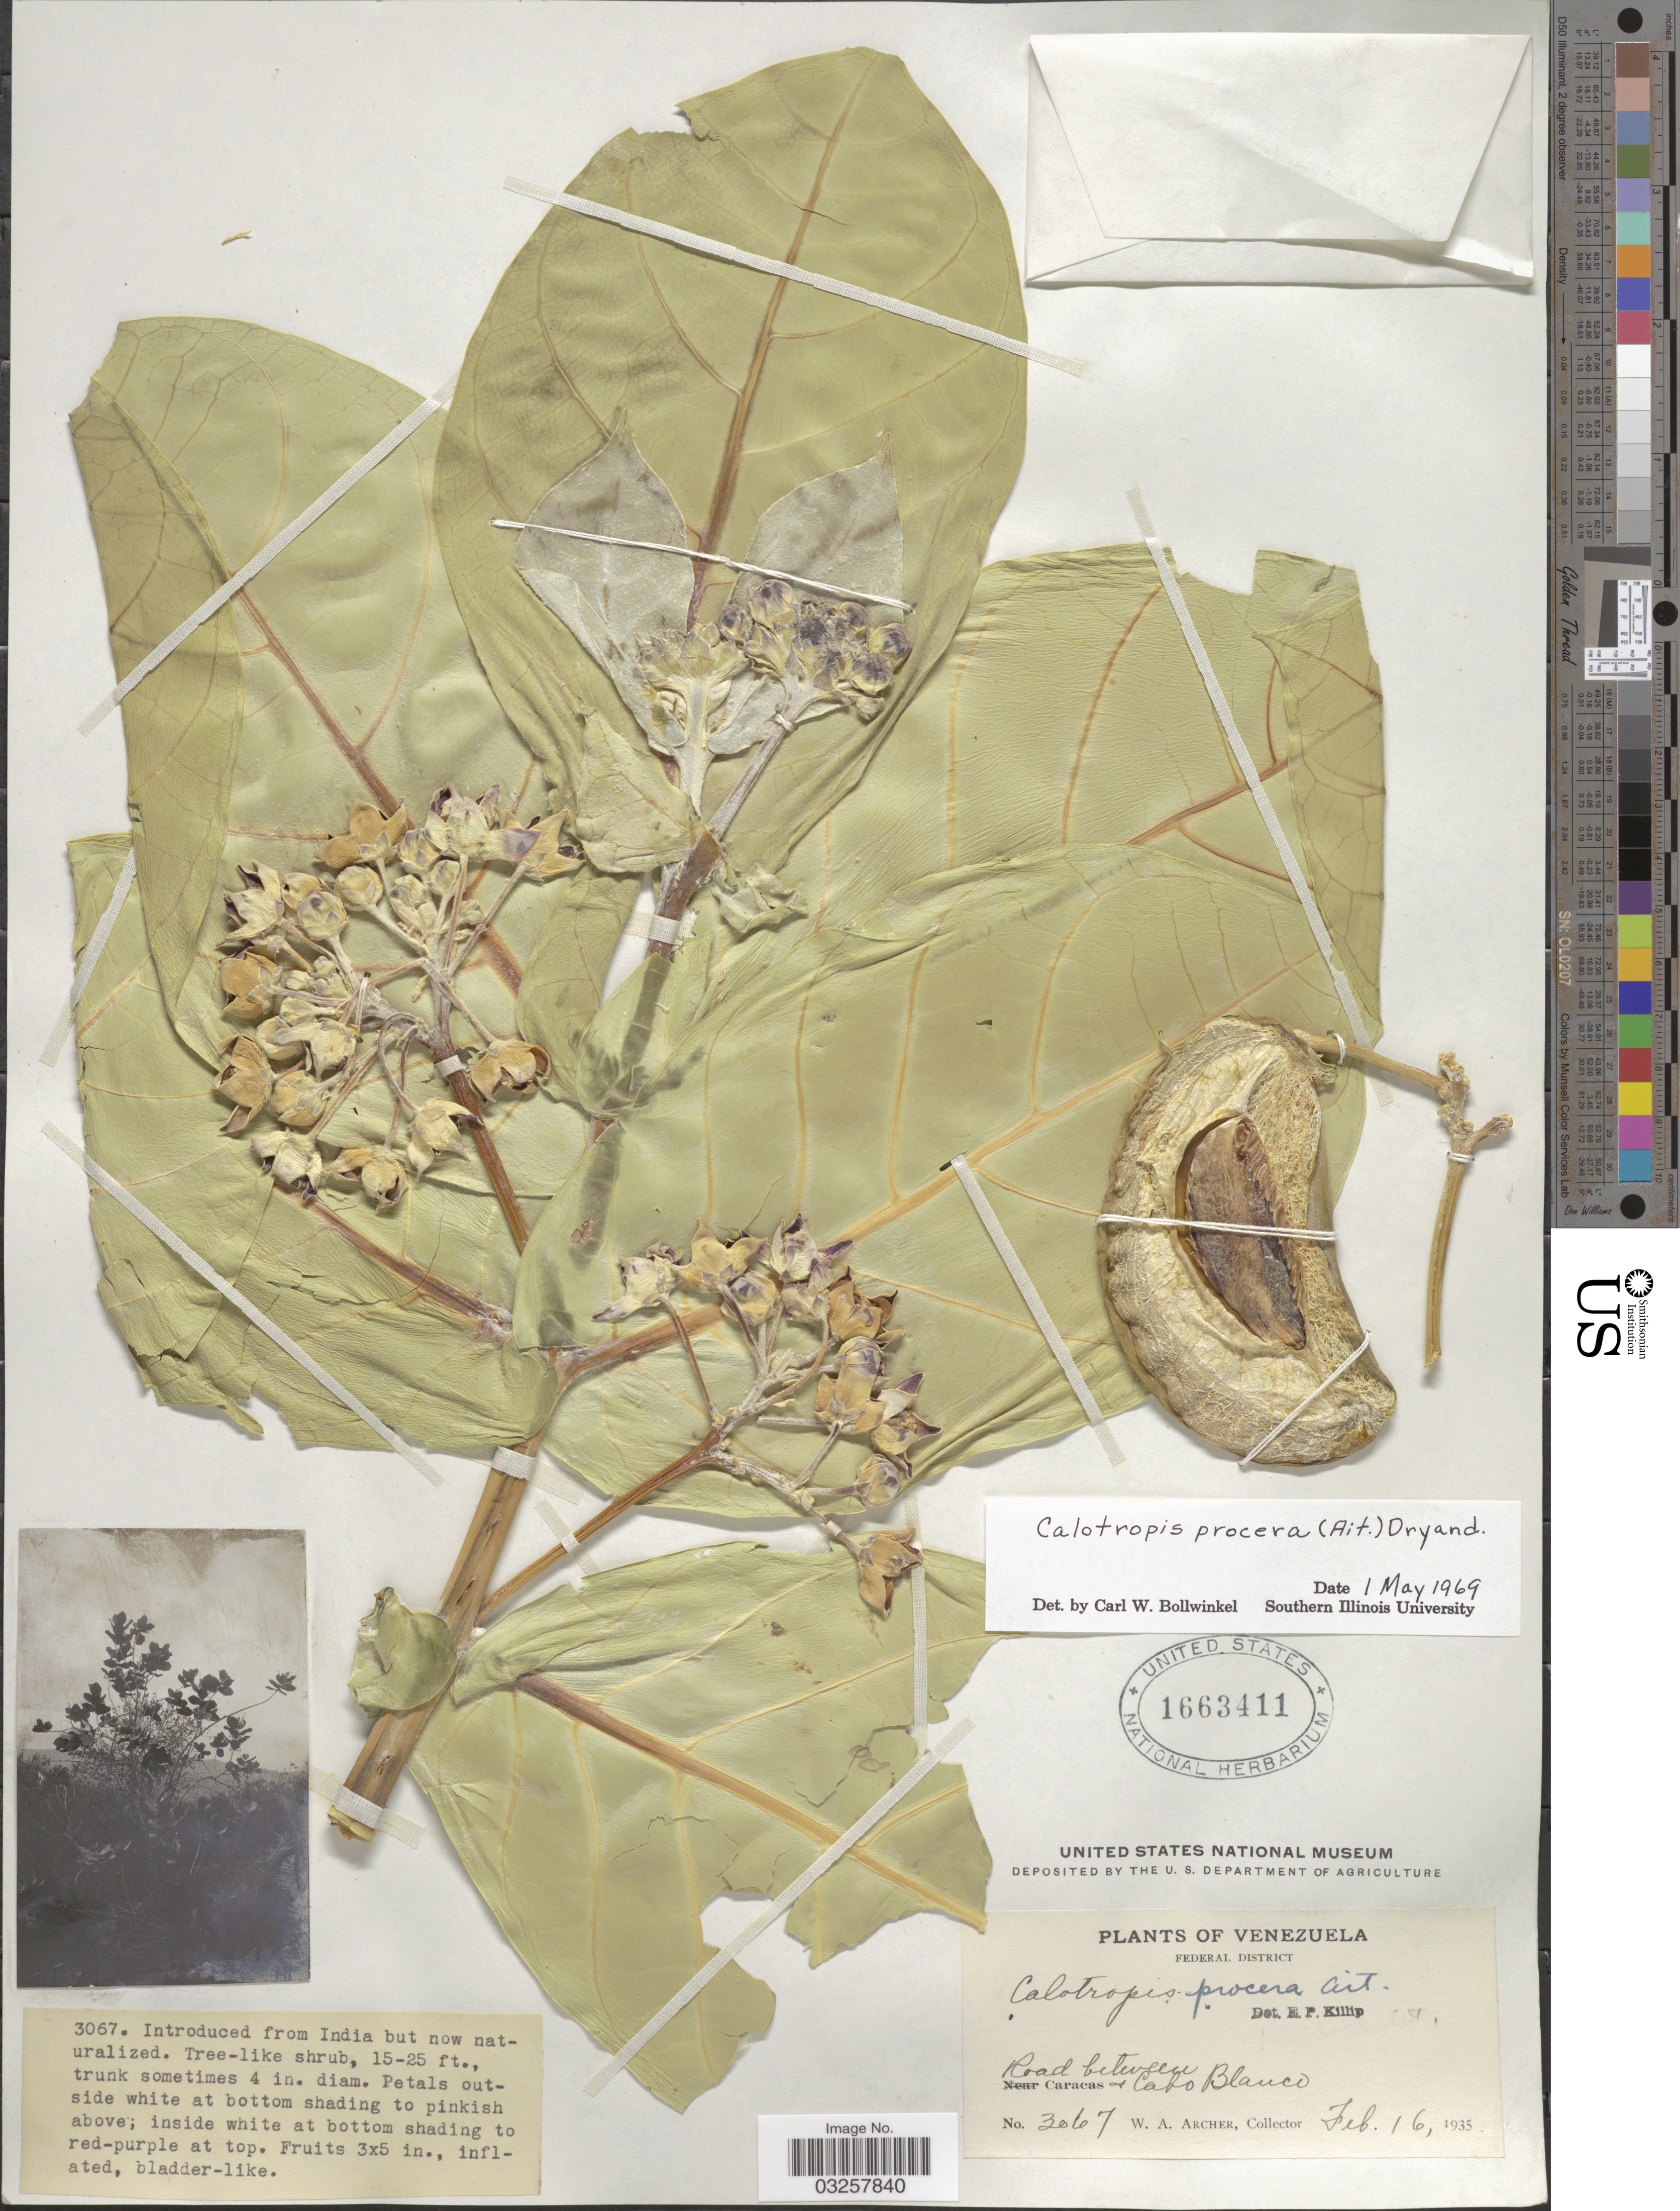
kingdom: Plantae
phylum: Tracheophyta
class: Magnoliopsida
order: Gentianales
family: Apocynaceae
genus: Calotropis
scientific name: Calotropis procera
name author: (Aiton) W.T. Aiton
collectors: W. Archer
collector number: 3067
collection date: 1935-02-16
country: Venezuela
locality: Federal District. Road between Caracas & Cabo Blanco.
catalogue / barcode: US 1663411